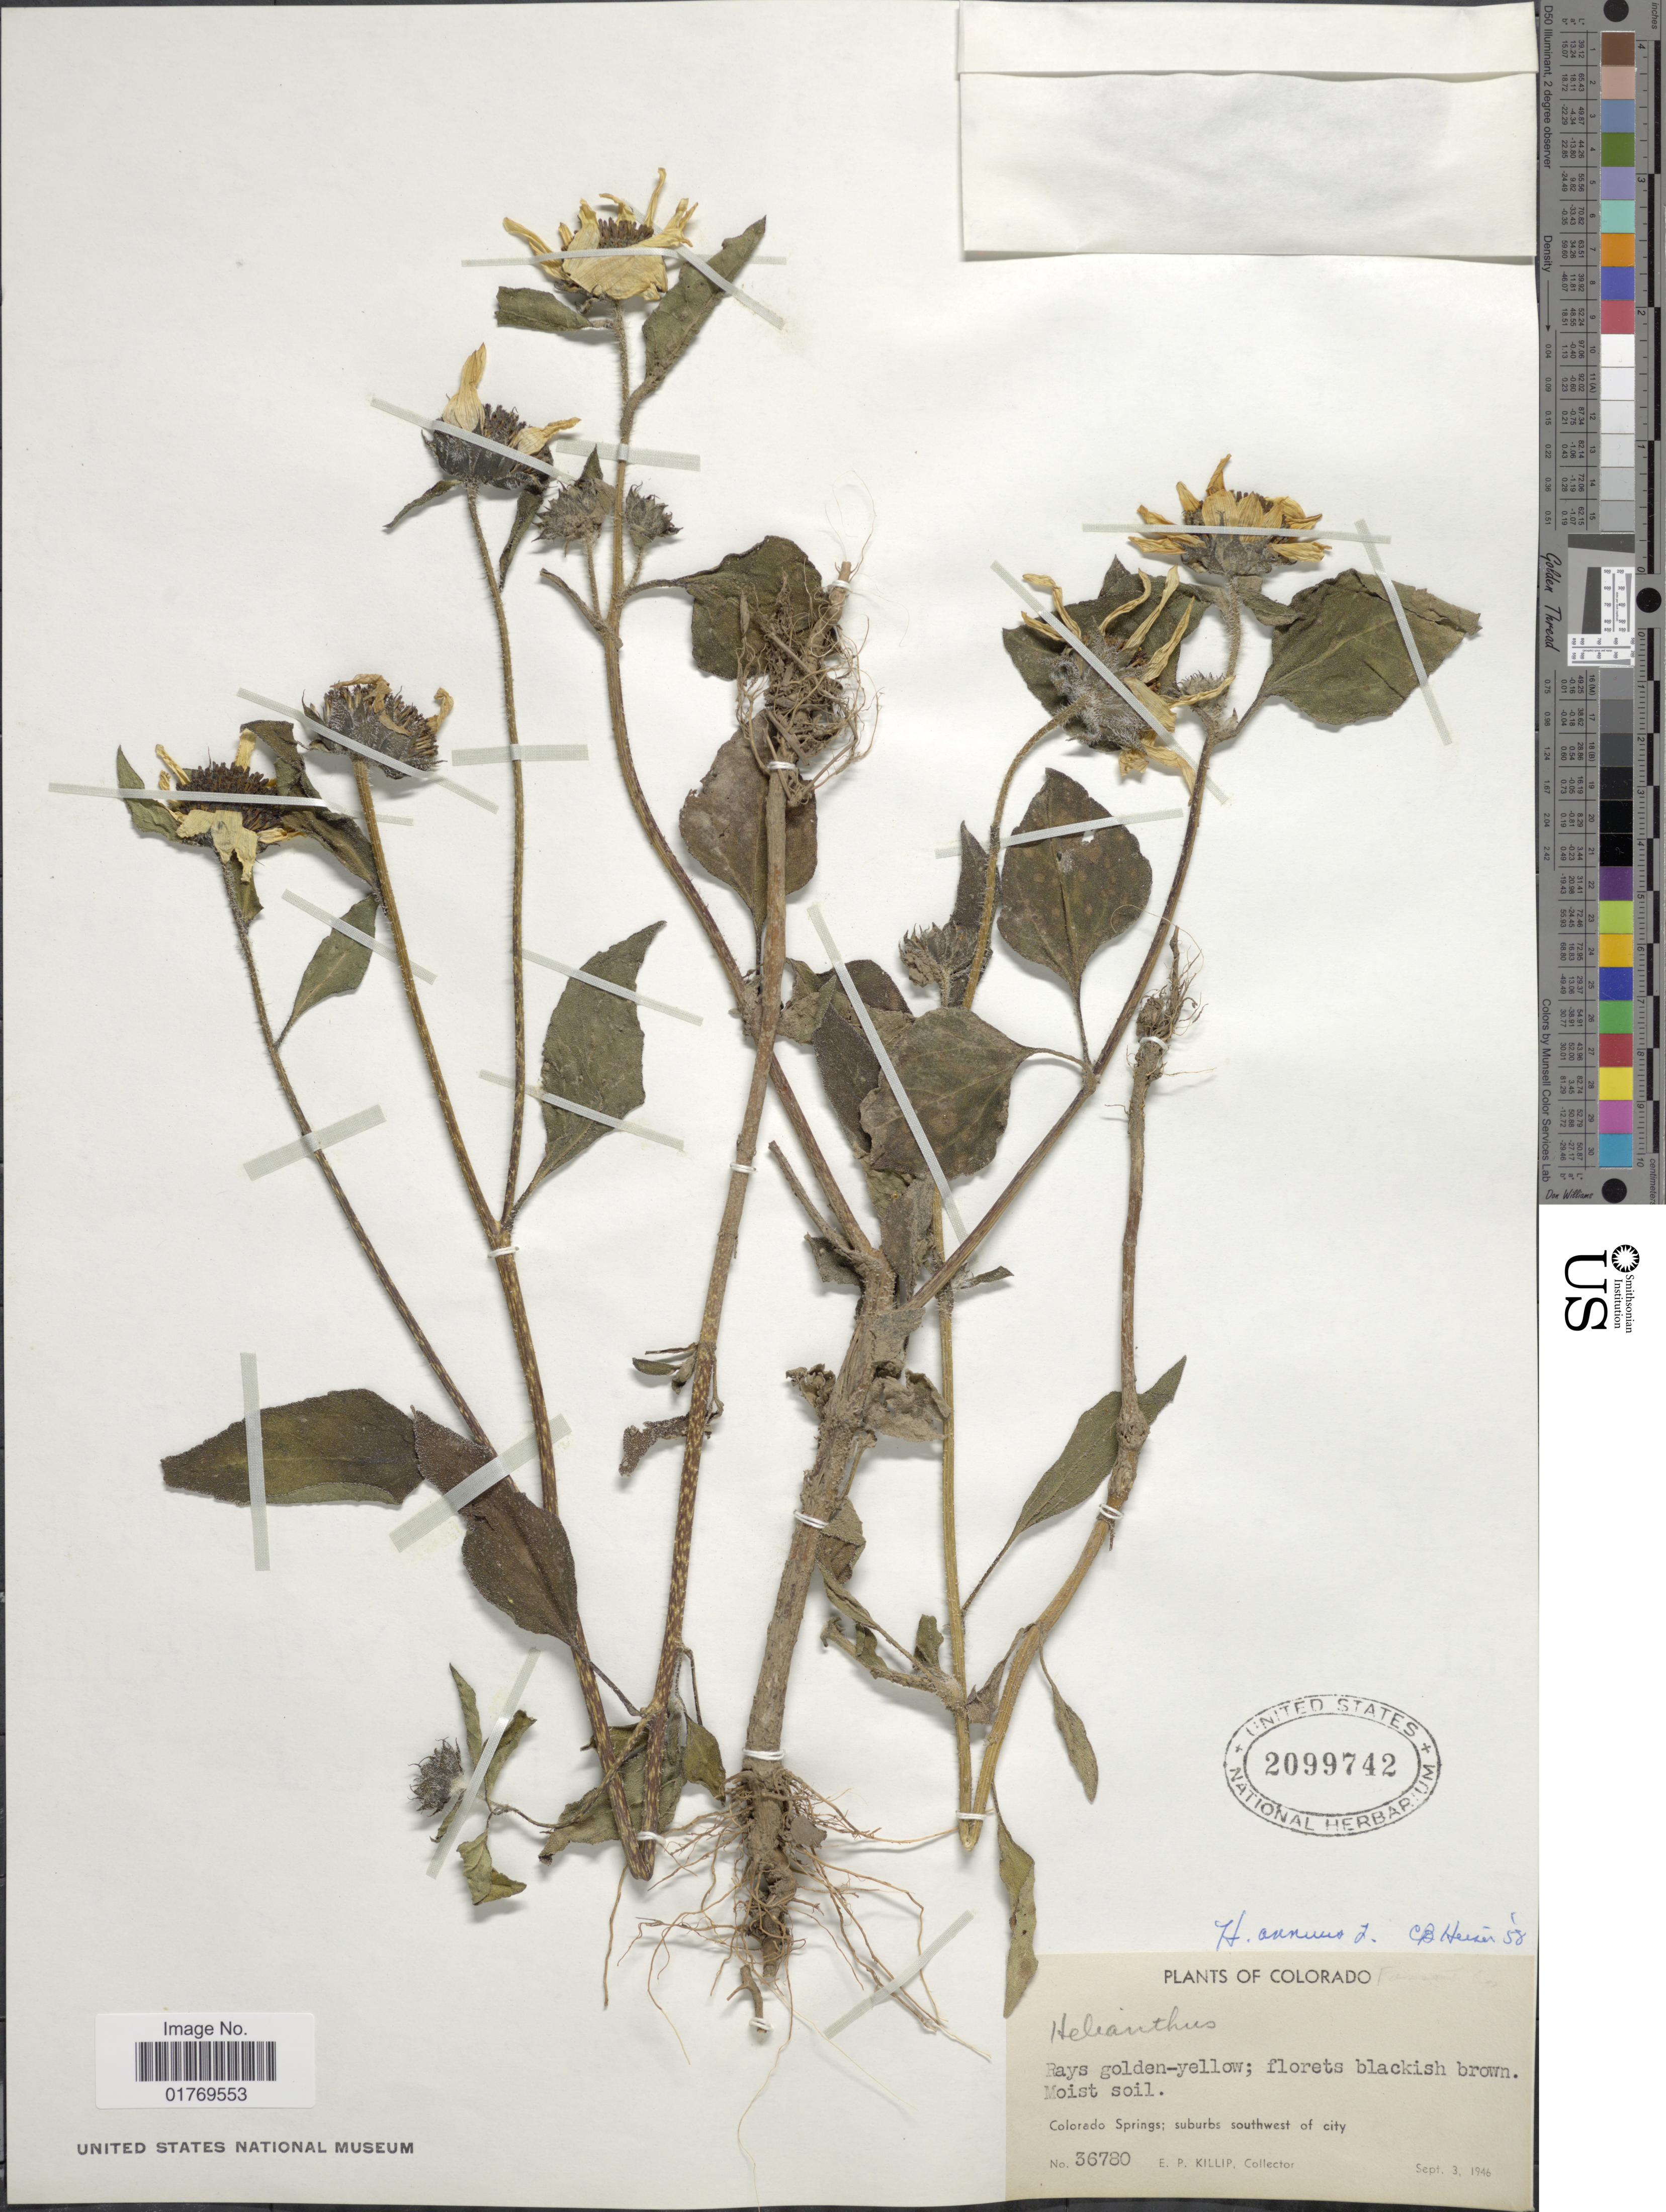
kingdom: Plantae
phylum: Tracheophyta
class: Magnoliopsida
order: Asterales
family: Asteraceae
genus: Helianthus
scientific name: Helianthus annuus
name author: L.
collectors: E. P. Killip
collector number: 36780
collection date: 1946-09-03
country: United States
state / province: Colorado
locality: Colorado Springs: suburbs southwest of city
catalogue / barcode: US 2099742